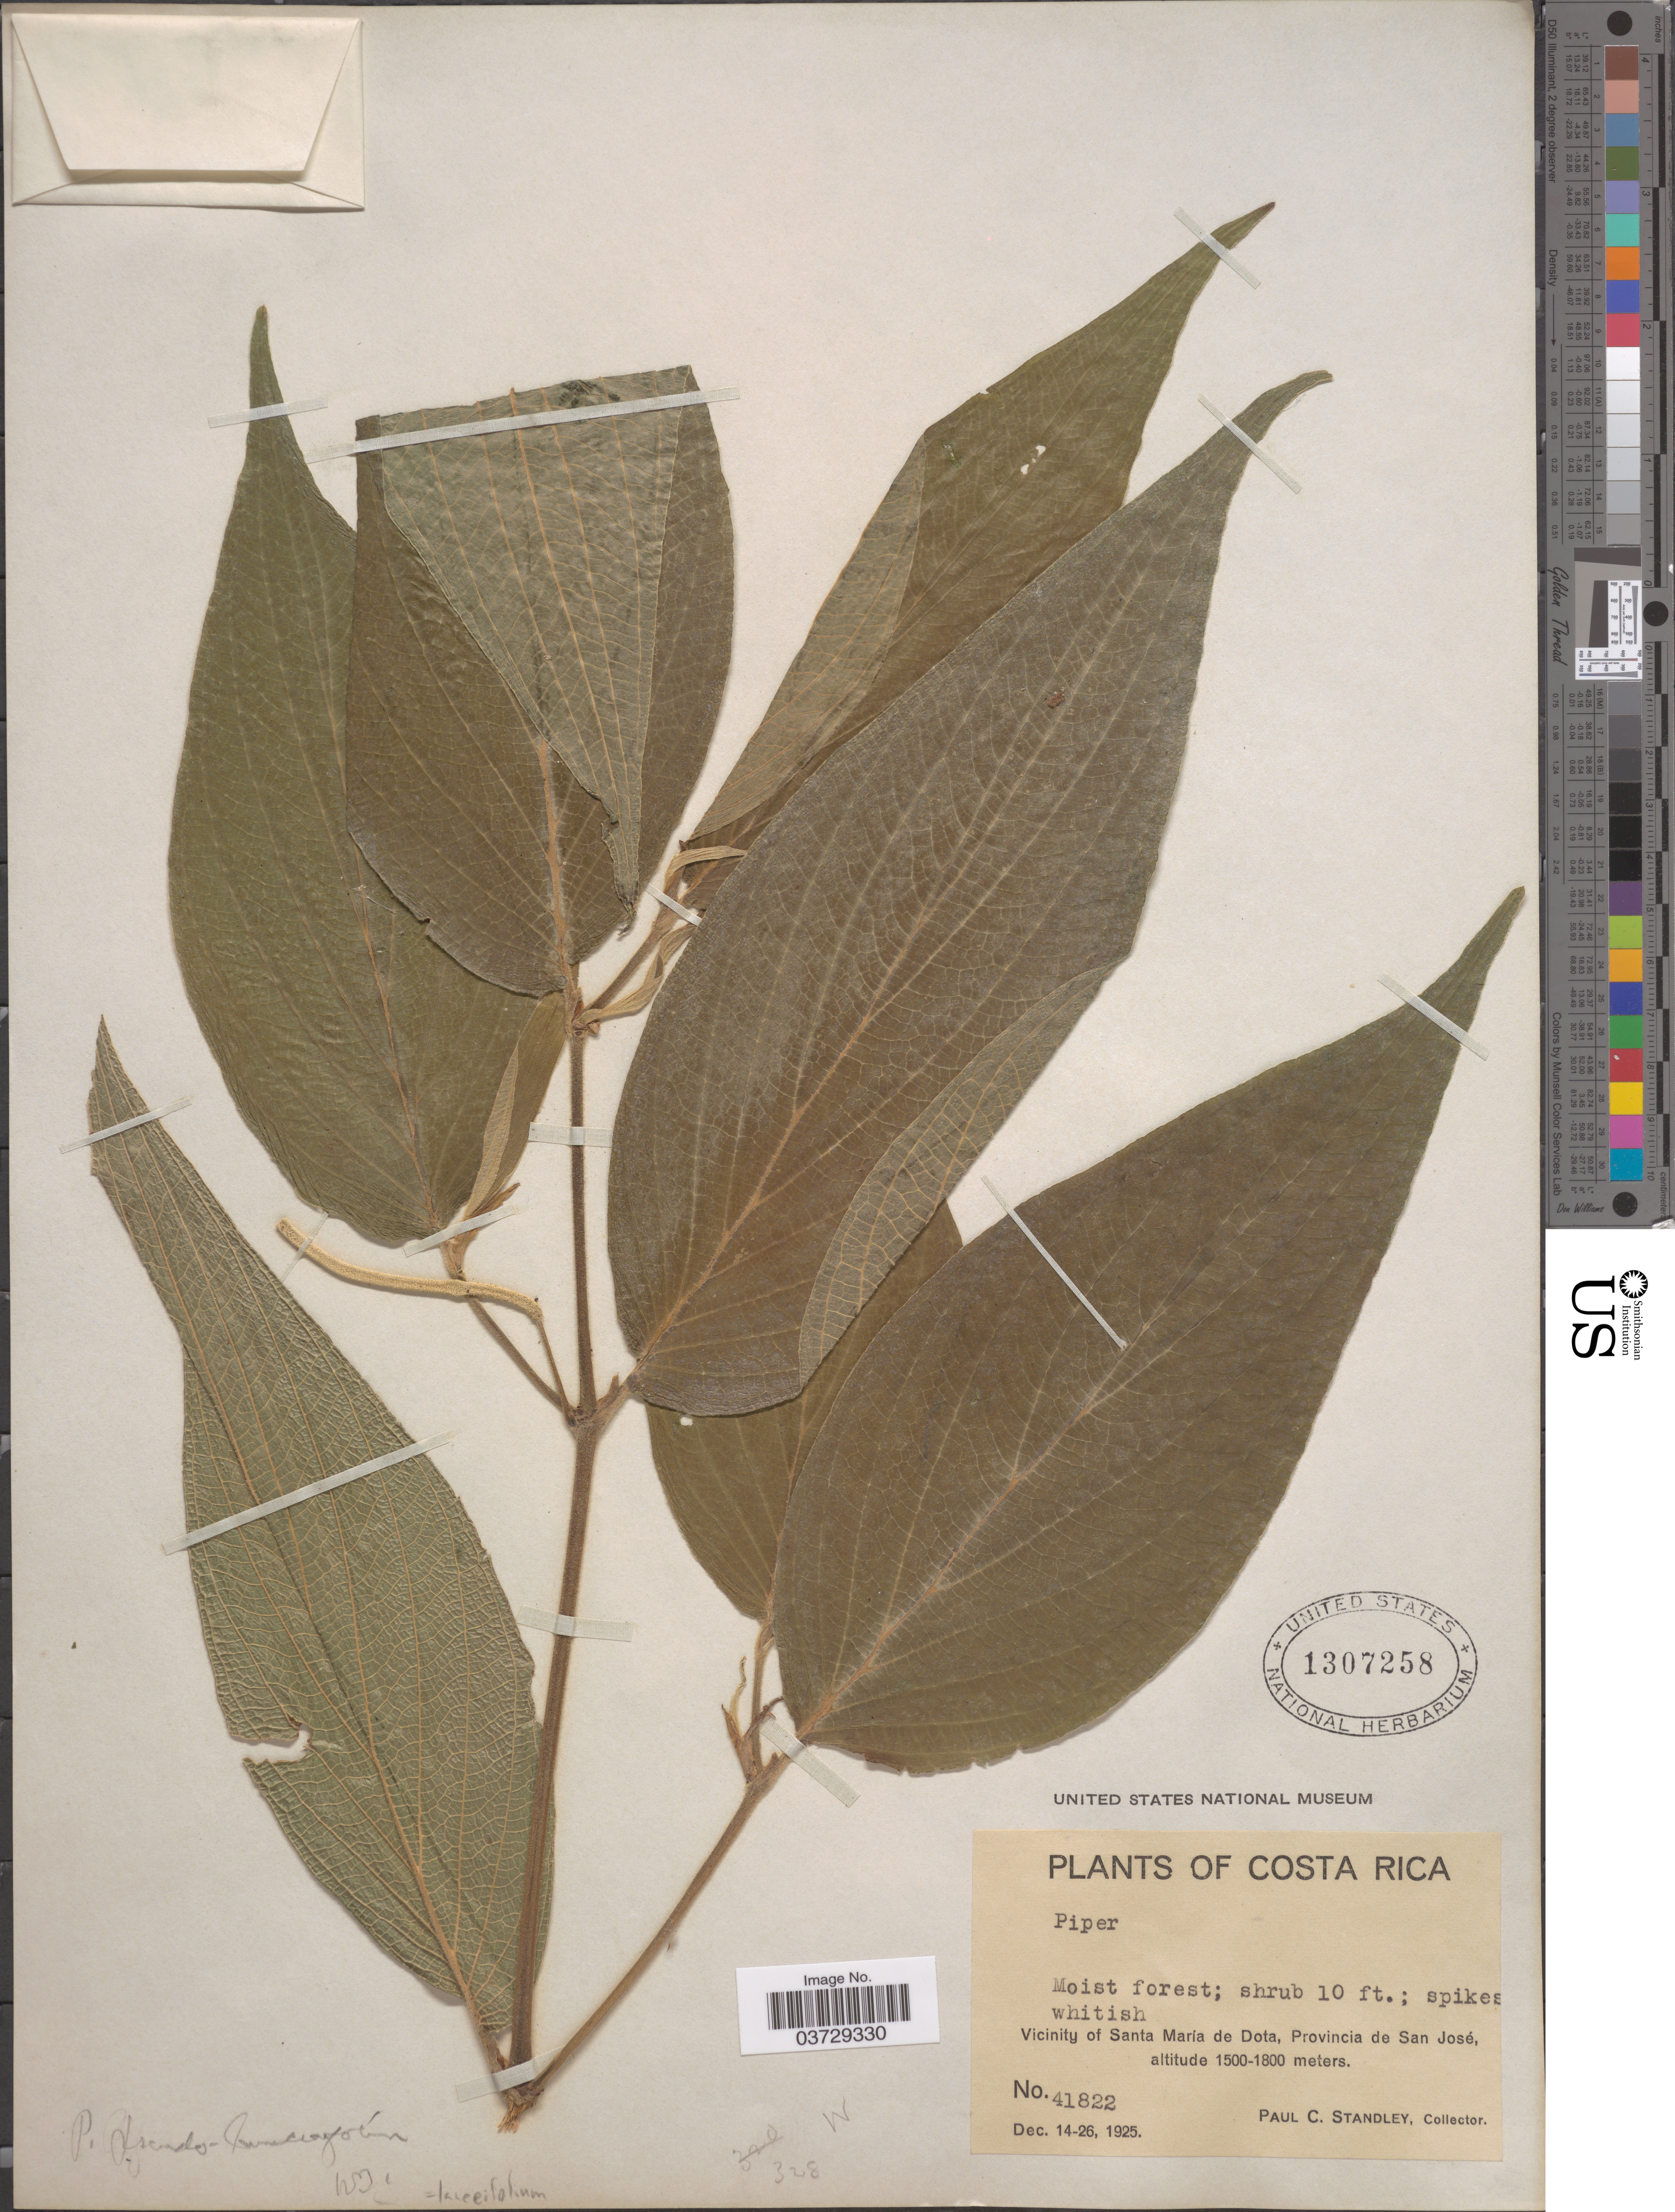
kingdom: Plantae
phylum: Tracheophyta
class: Magnoliopsida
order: Piperales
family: Piperaceae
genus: Piper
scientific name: Piper lanceifolium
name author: Kunth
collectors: P. C. Standley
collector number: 41822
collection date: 1925-12-14/1925-12-26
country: Costa Rica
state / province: San José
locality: Vicinity of Santa María de Dota.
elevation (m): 1500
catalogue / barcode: US 1307258